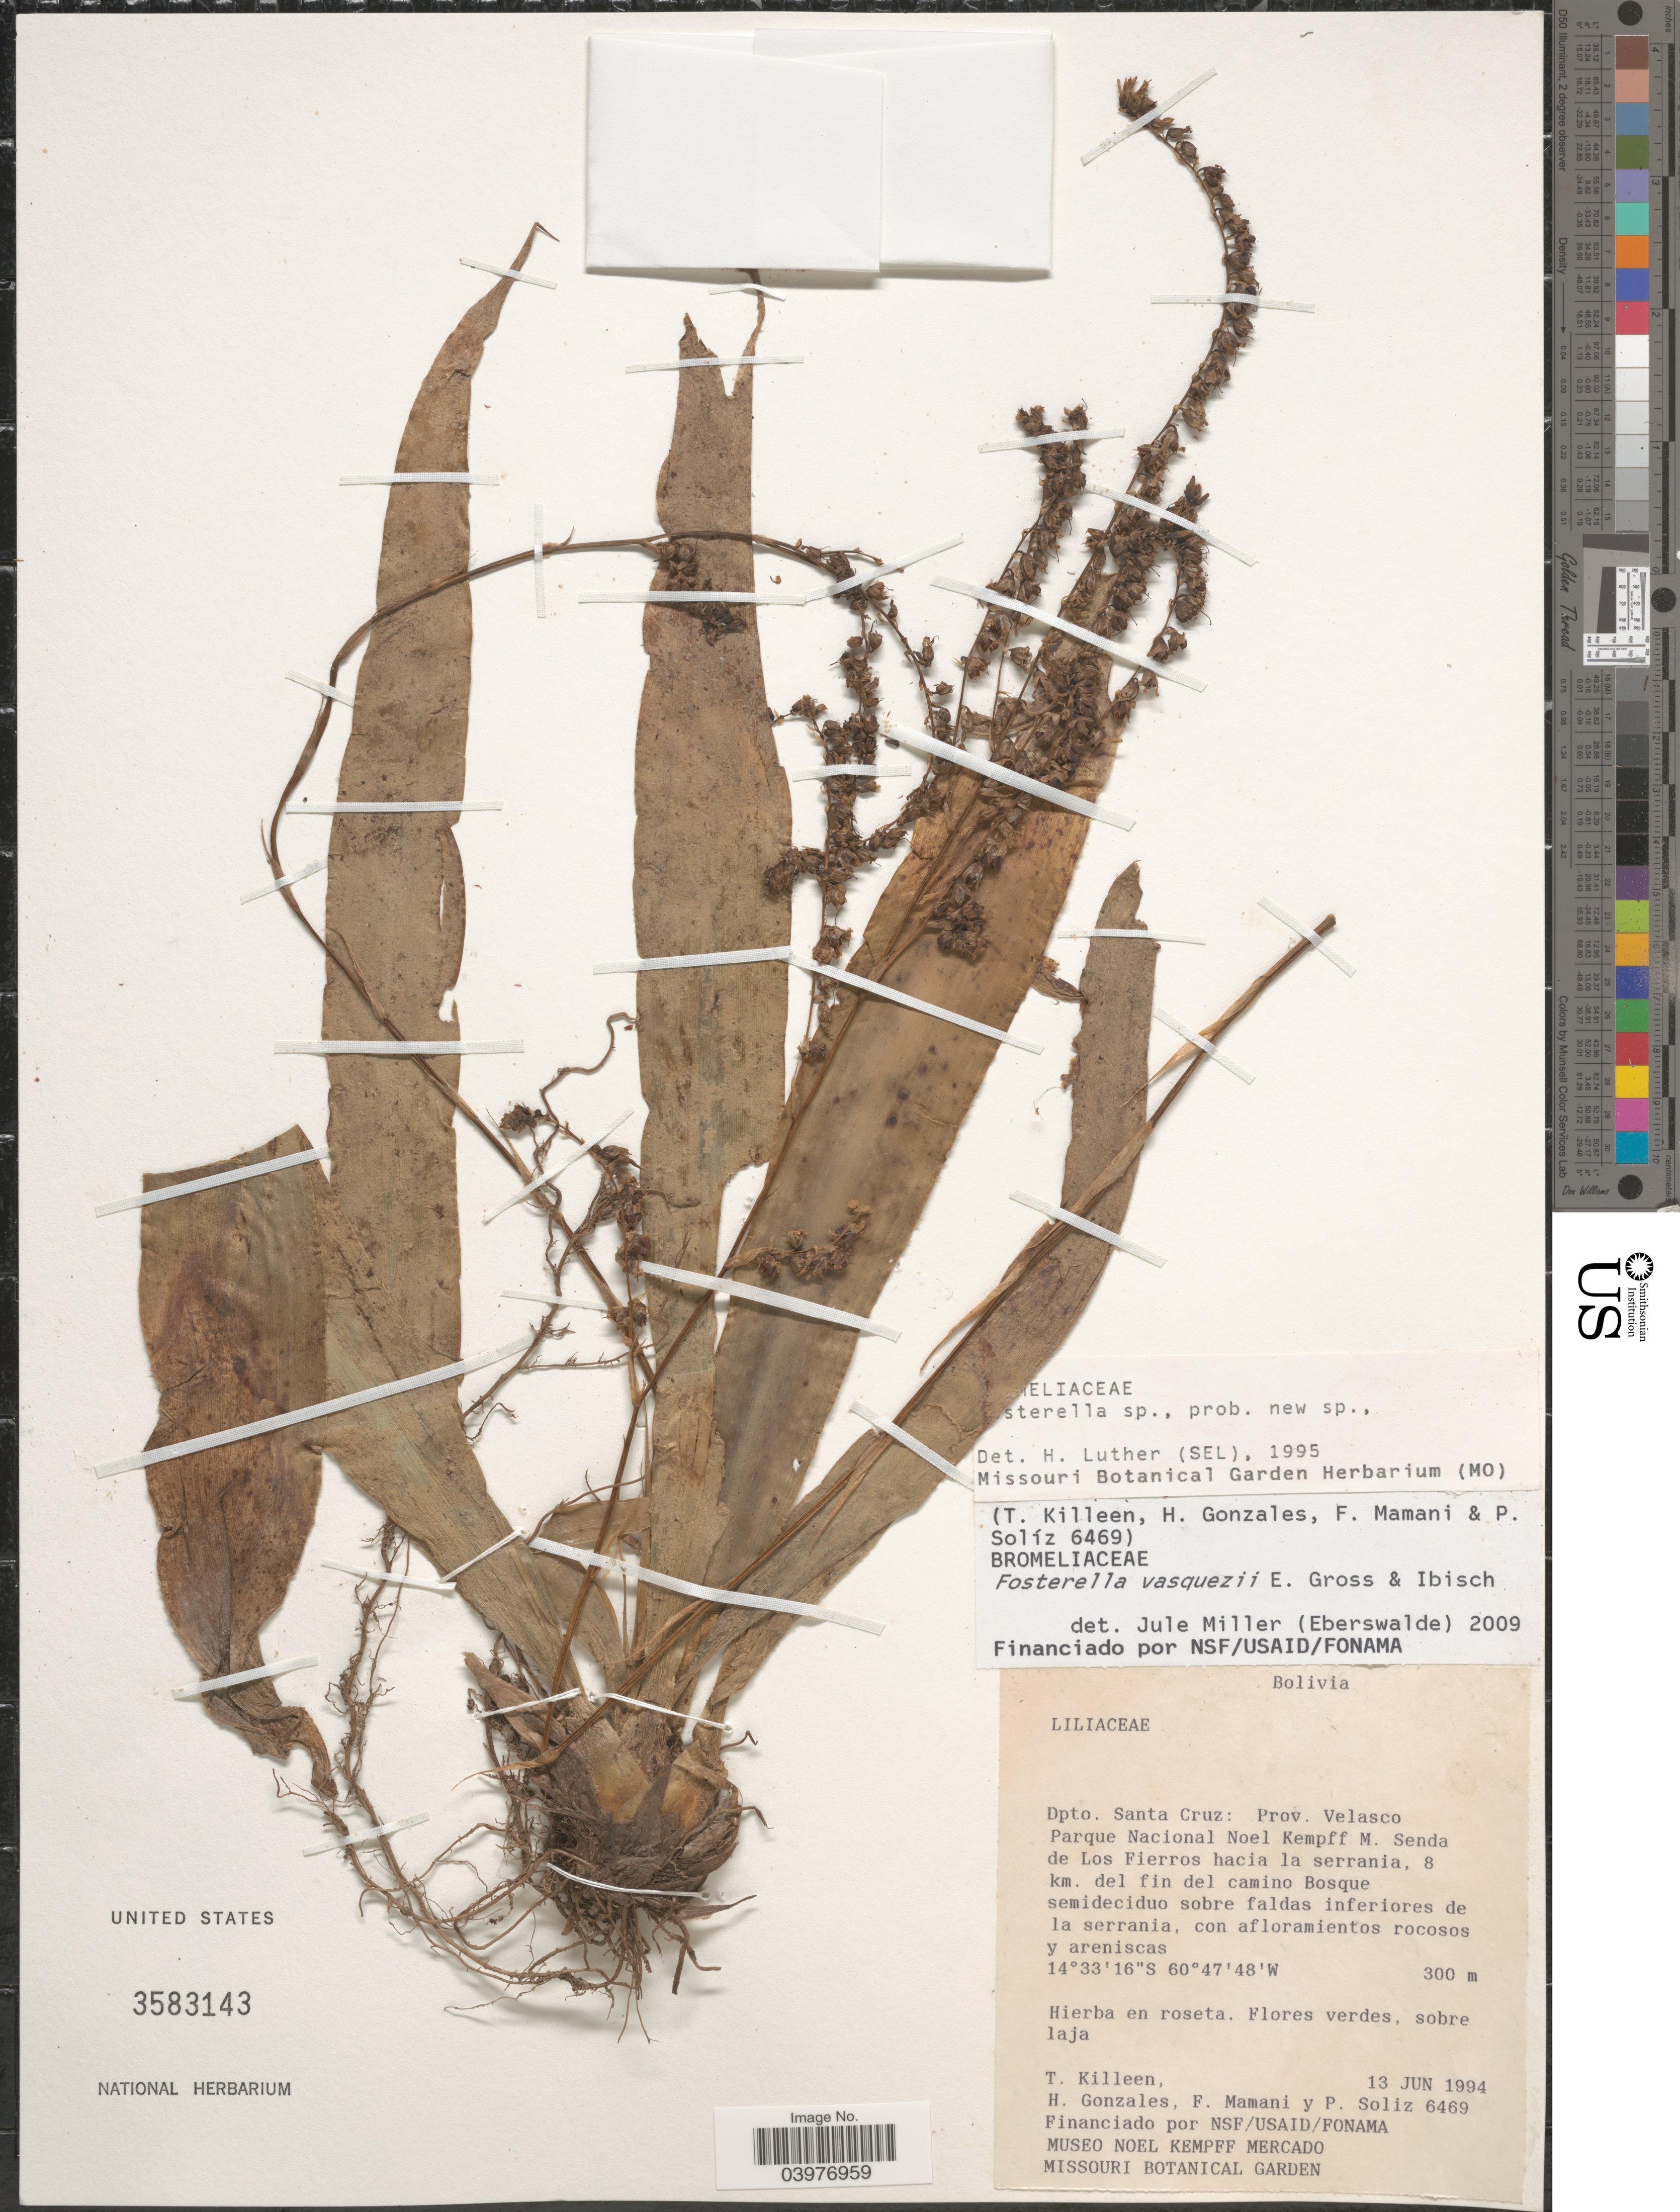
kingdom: Plantae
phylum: Tracheophyta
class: Liliopsida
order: Poales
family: Bromeliaceae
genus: Fosterella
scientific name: Fosterella vasquezii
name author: (Ibisch) E. Gross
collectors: T. J. Killeen, H. Gonzales, F. Mamani & P. Soliz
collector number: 6469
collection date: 1994-06-13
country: Bolivia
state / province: Santa Cruz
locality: Dpto. Santa Cruz: Prov. Velasco Parque Nacional Noel Kempff M. Senda de Los Fierros hacia la serrania, 8 km. del fin del camino.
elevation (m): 300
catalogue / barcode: US 3583143